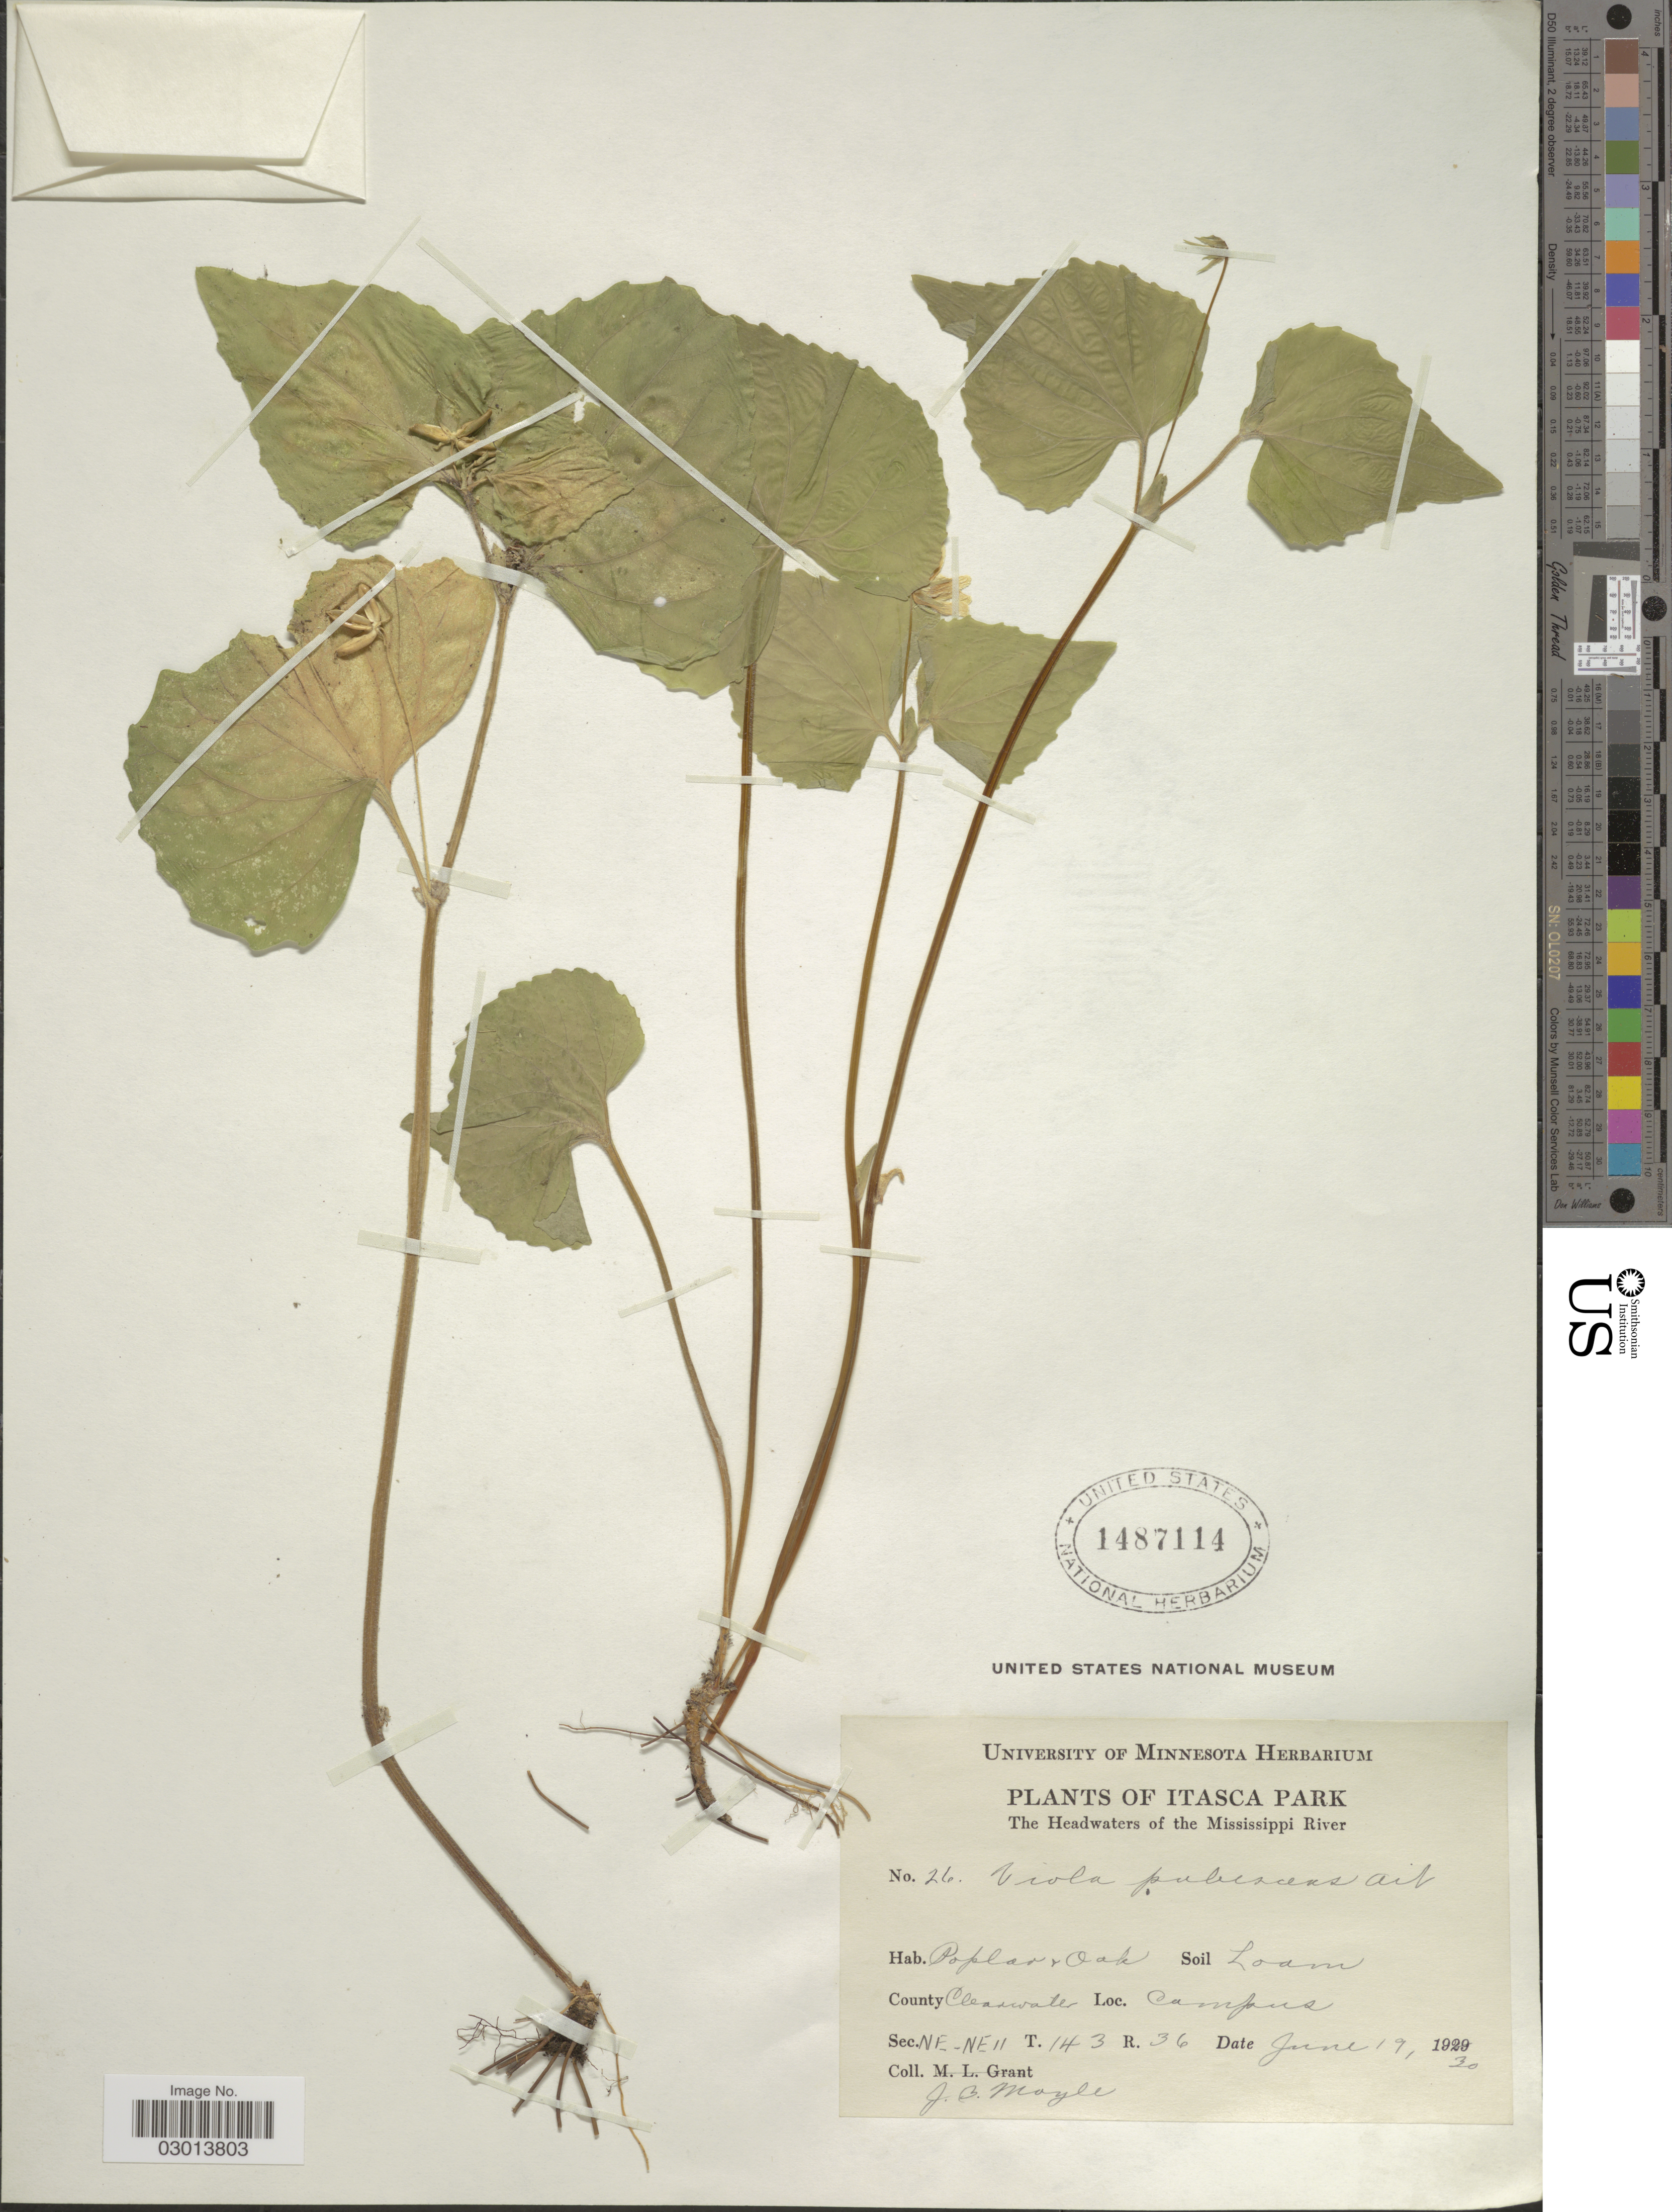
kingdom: Plantae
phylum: Tracheophyta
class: Magnoliopsida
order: Malpighiales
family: Violaceae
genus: Viola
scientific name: Viola pubescens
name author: Aiton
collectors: J. Moyle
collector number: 26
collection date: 1930-06-19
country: United States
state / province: Minnesota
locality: Itasca Park, The Headwaters of the Mississippi River, Poplar & Oak, County Clearwater, Campus. Sec. NE-NE11, T143 R36.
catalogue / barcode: US 1487114